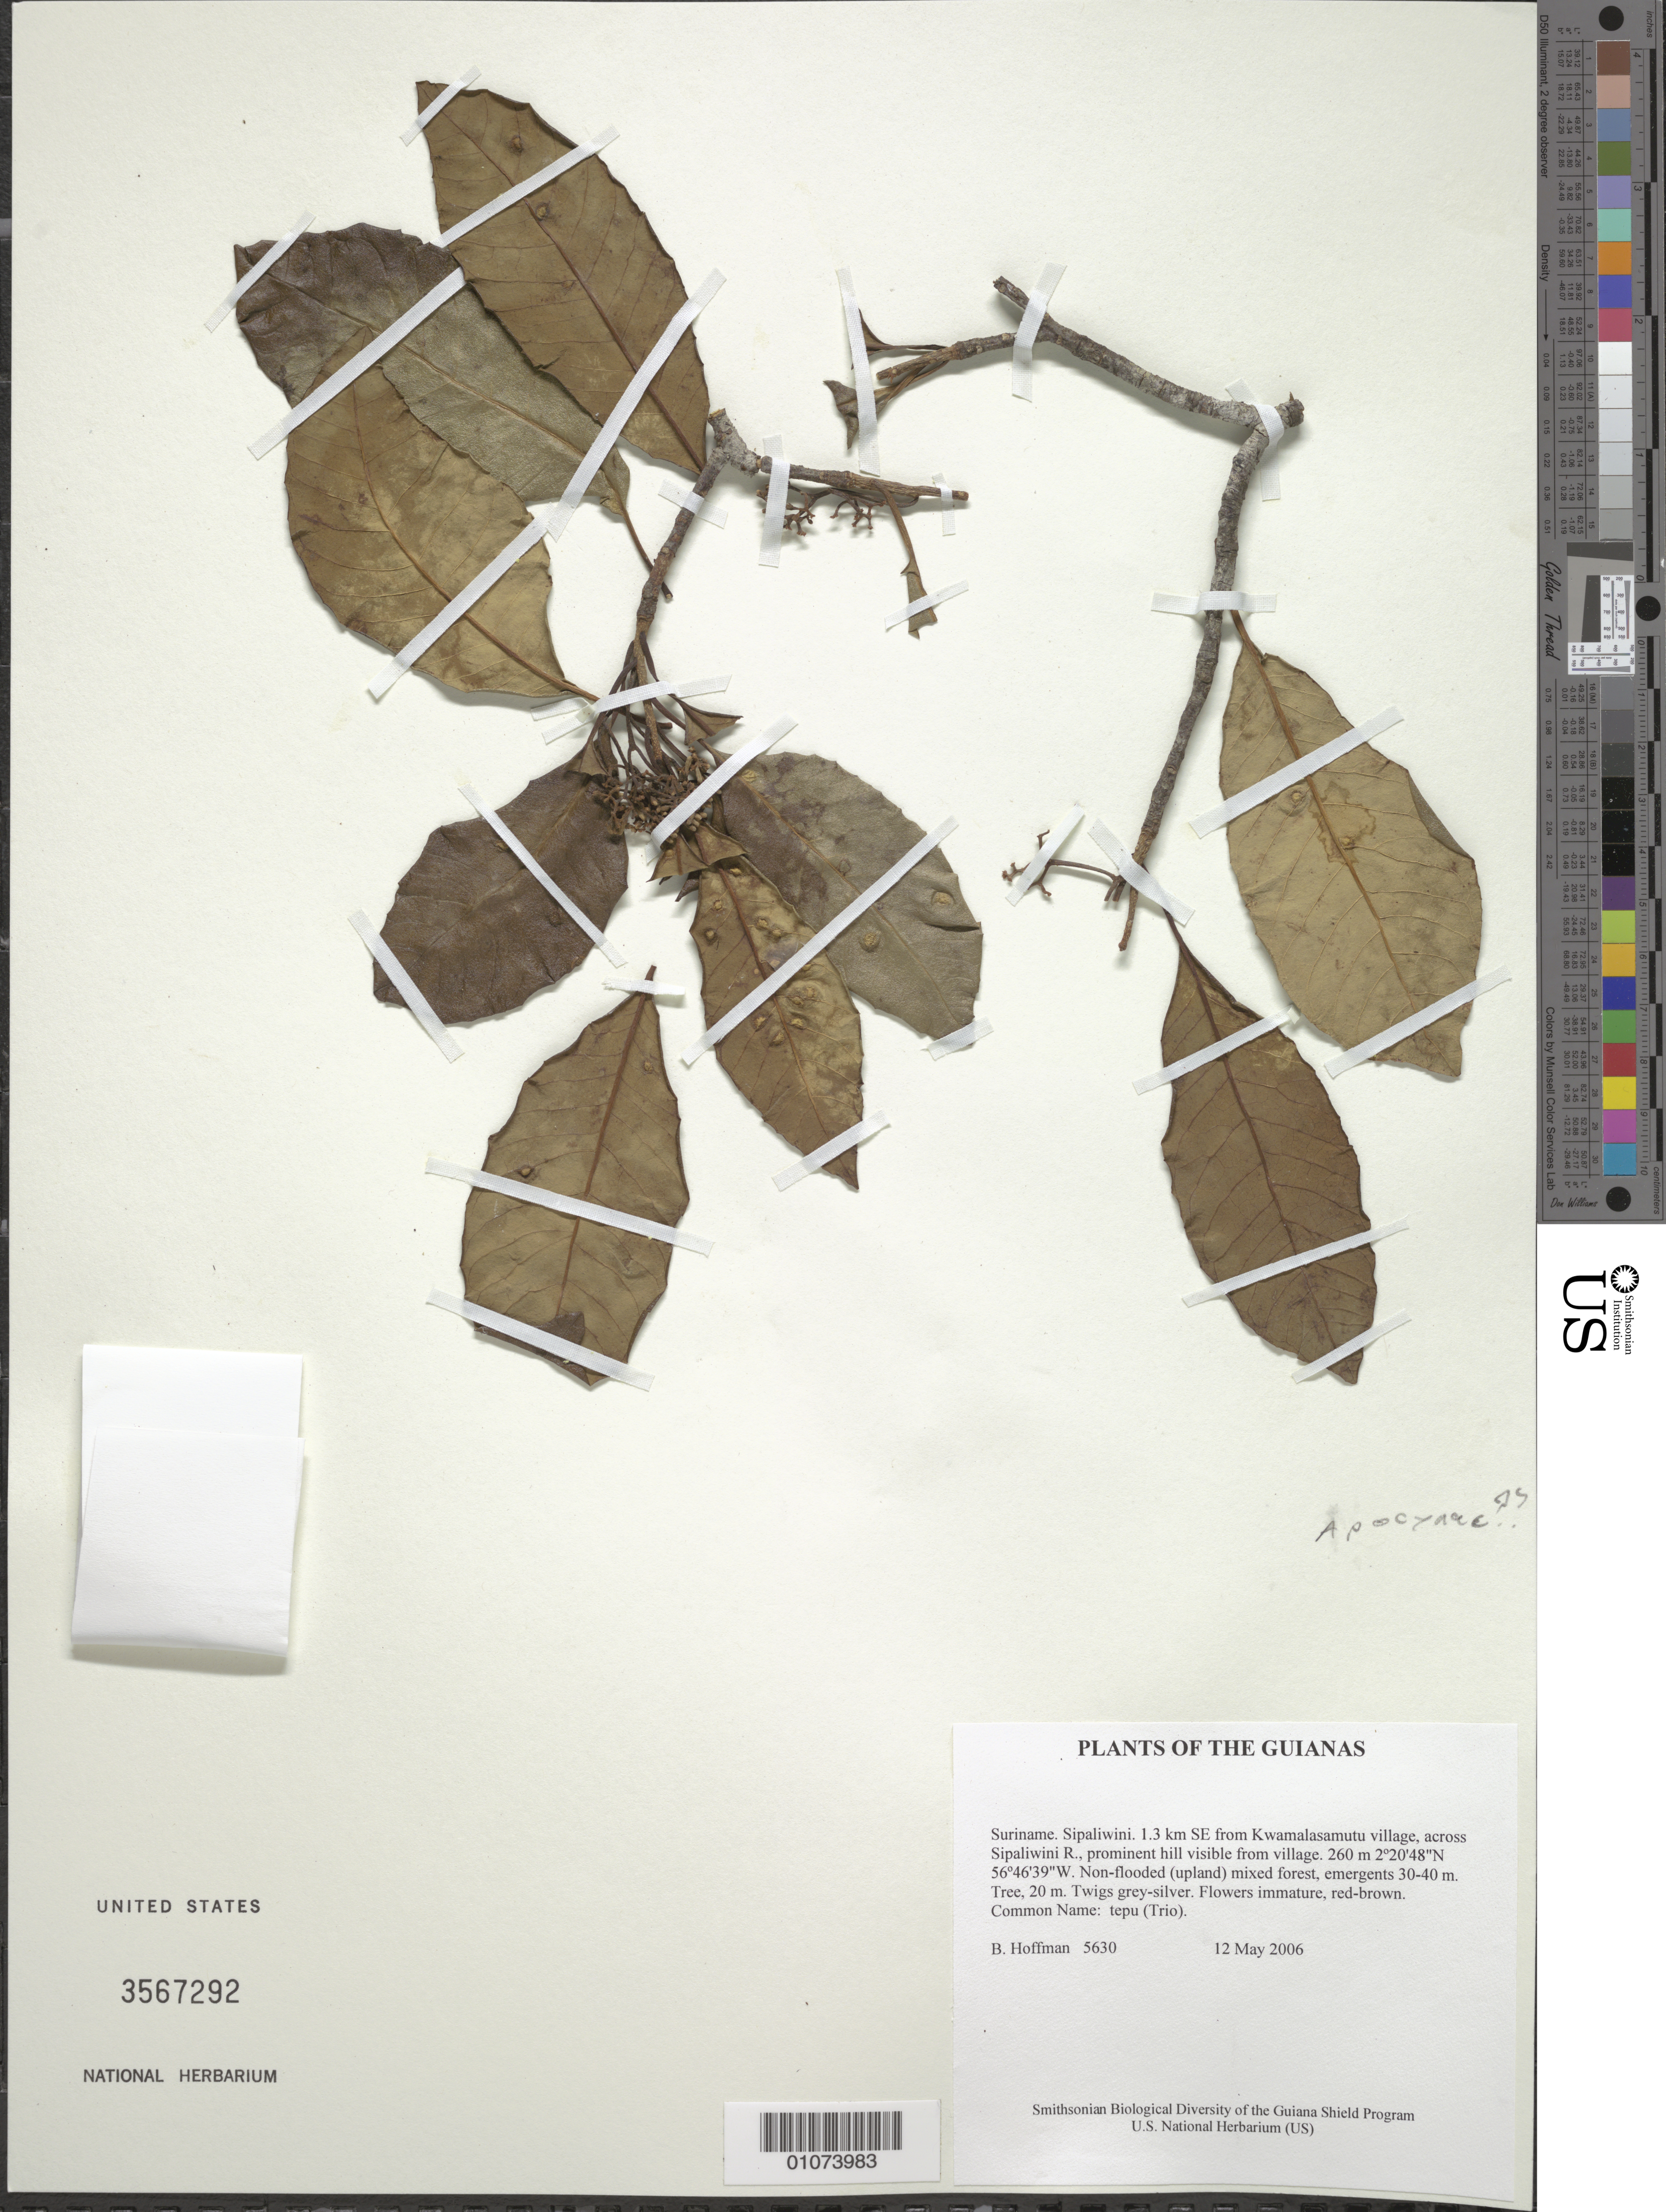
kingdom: Plantae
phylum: Tracheophyta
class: Magnoliopsida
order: Gentianales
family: Apocynaceae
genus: Aspidosperma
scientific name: Aspidosperma sp.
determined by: Londoño-Echeverri, Y.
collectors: B. Hoffman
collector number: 5630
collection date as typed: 12 May 2006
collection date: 2006-05-12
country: Suriname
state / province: Sipaliwini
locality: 1.3 km SE from Kwamalasamutu village, across Sipaliwini R., prominent hill visible from village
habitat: Non-flooded (upland) mixed forest, emergents 30-40 m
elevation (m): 260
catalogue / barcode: US 3567292